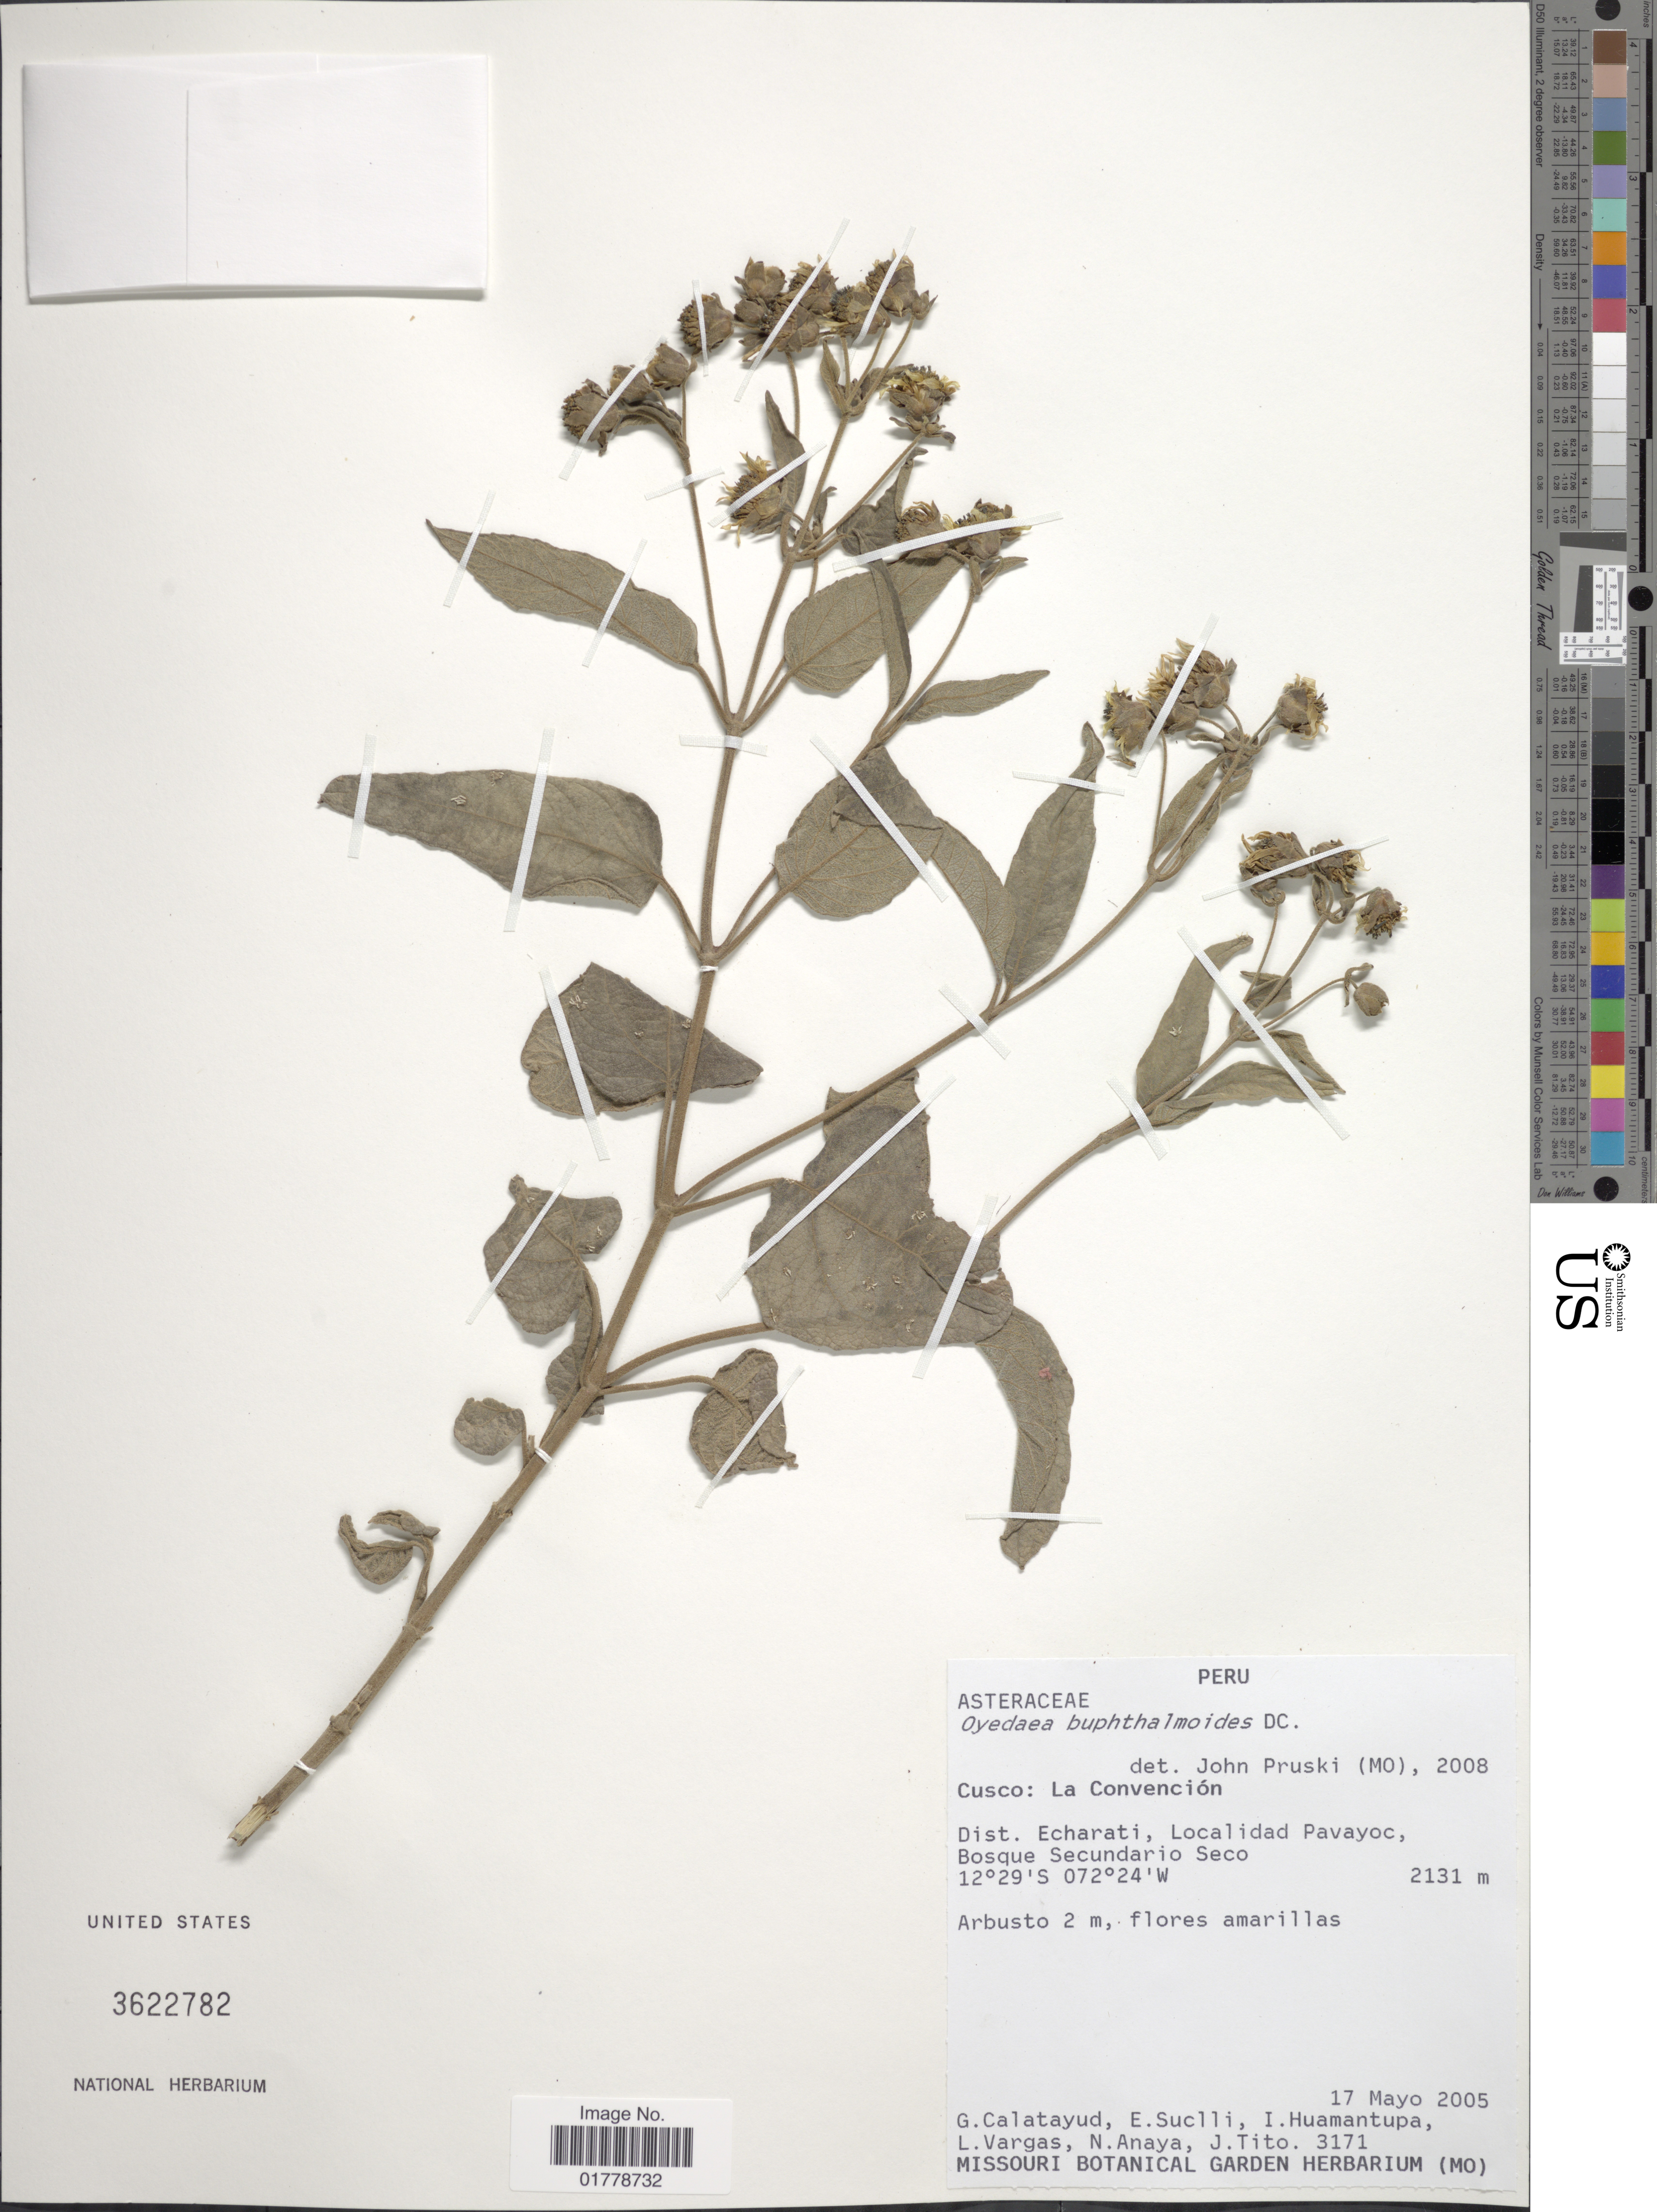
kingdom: Plantae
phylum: Tracheophyta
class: Magnoliopsida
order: Asterales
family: Asteraceae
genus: Oyedaea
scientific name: Oyedaea buphthalmoides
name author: DC.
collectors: G. Calatayud, E. Suclli, I. Huamantupa, I. Vargas & et al.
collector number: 3171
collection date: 2005-05-17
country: Peru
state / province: Cusco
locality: Cusco: La Convención. Dist. Echarati, Localidad Pavayoc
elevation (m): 2131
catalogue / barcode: US 3622782